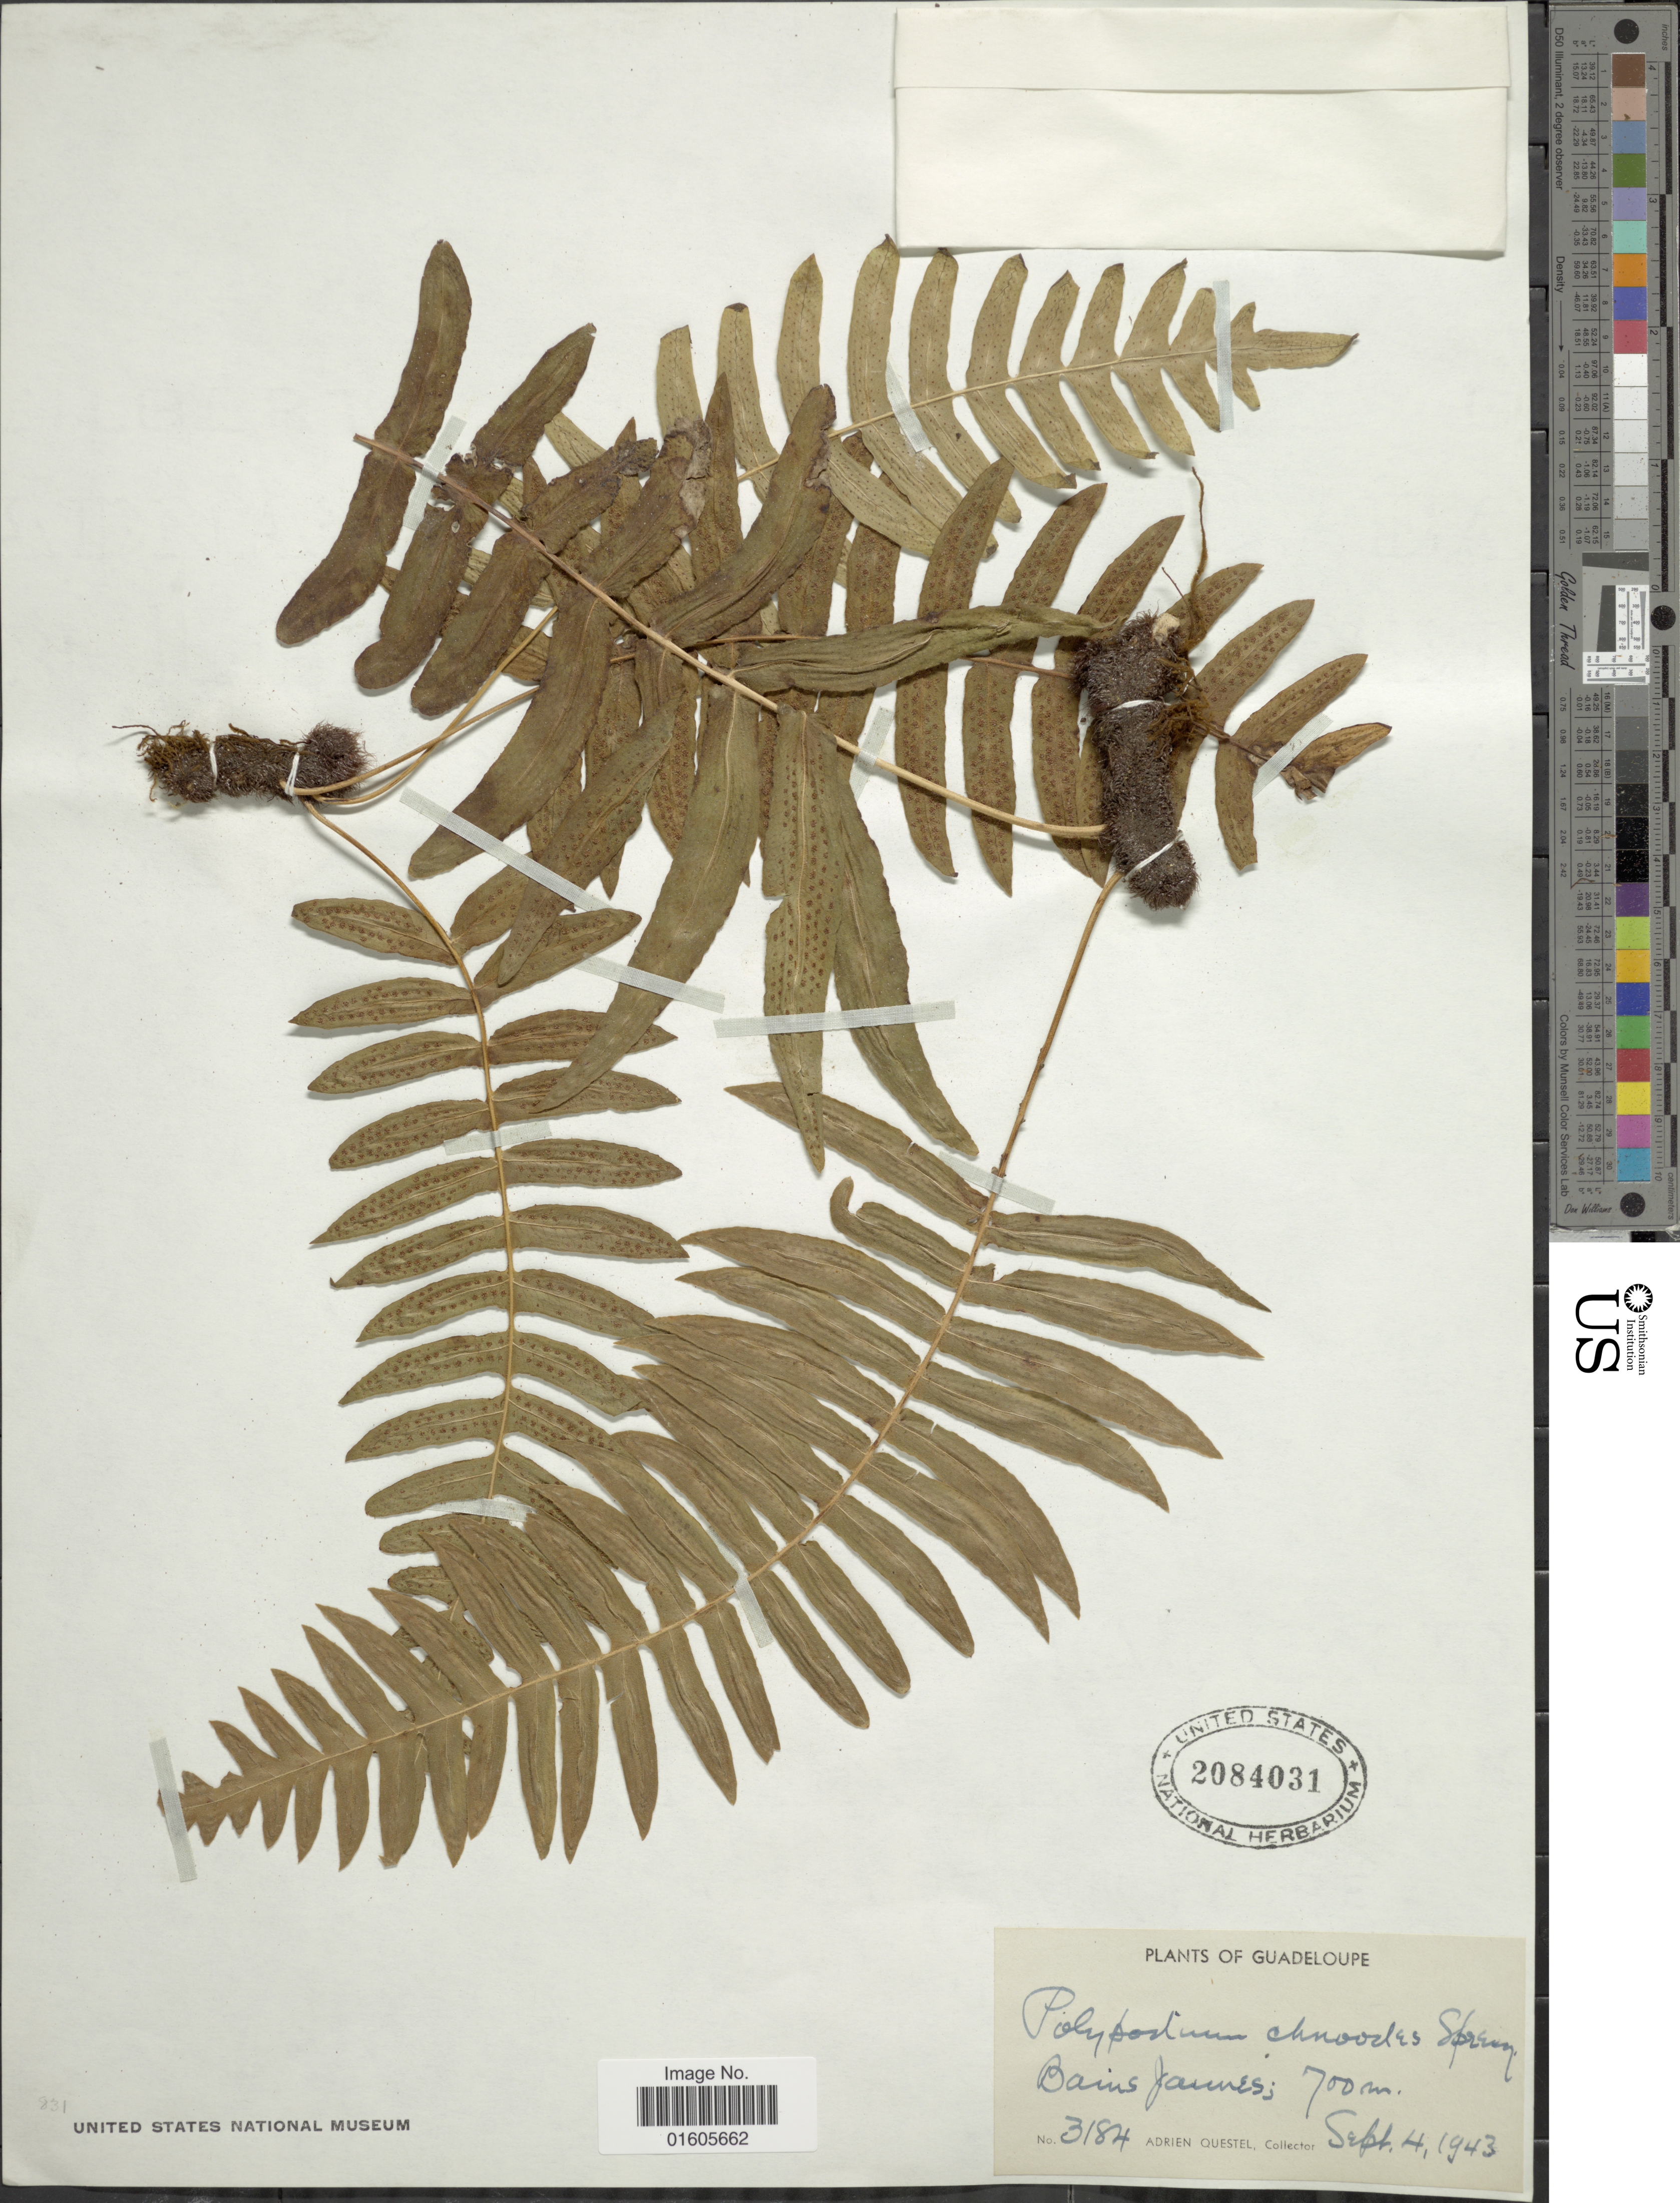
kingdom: Plantae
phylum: Tracheophyta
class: Polypodiopsida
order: Polypodiales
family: Polypodiaceae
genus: Serpocaulon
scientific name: Serpocaulon dissimile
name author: (L.) A.R. Sm.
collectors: A. Questel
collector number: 3184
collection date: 1943-09-04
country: Guadeloupe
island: Leeward Is.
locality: Bains Jaunes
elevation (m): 700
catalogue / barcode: US 2084031